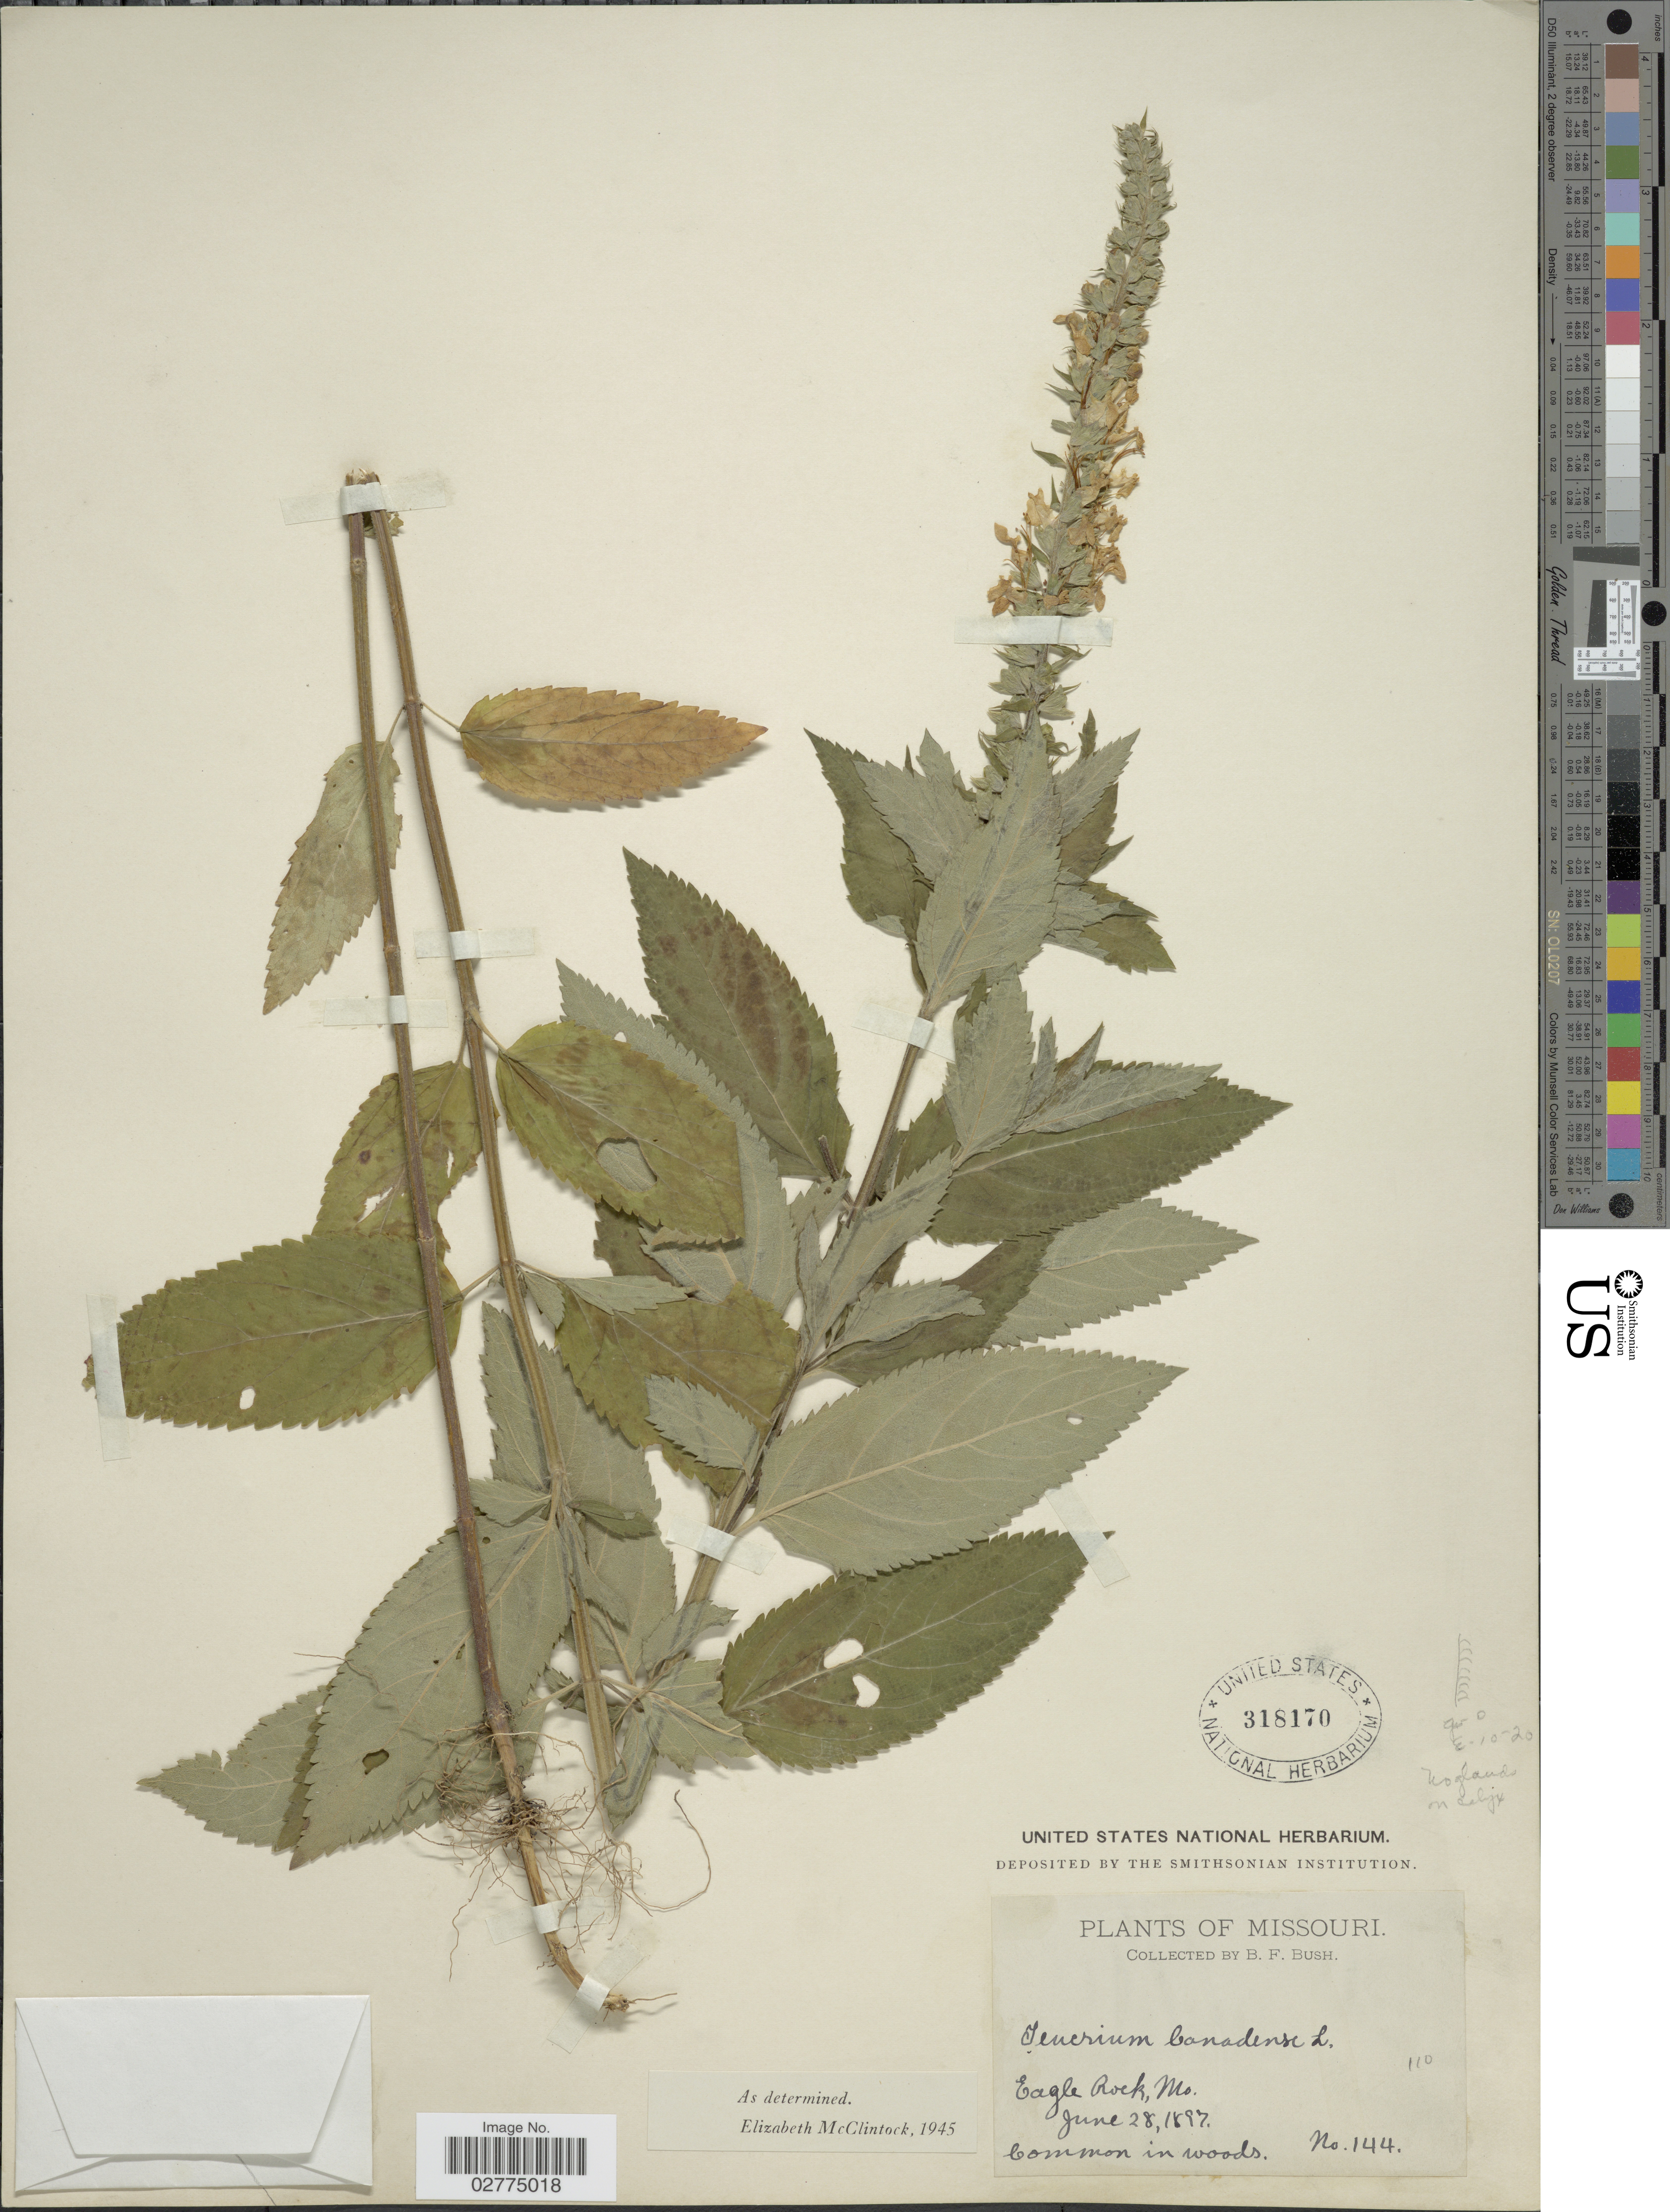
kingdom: Plantae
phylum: Tracheophyta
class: Magnoliopsida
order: Lamiales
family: Lamiaceae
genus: Teucrium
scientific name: Teucrium canadense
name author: L.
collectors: B. F. Bush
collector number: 144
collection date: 1897-06-28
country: United States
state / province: Missouri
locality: Eagle Rock.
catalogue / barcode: US 318170